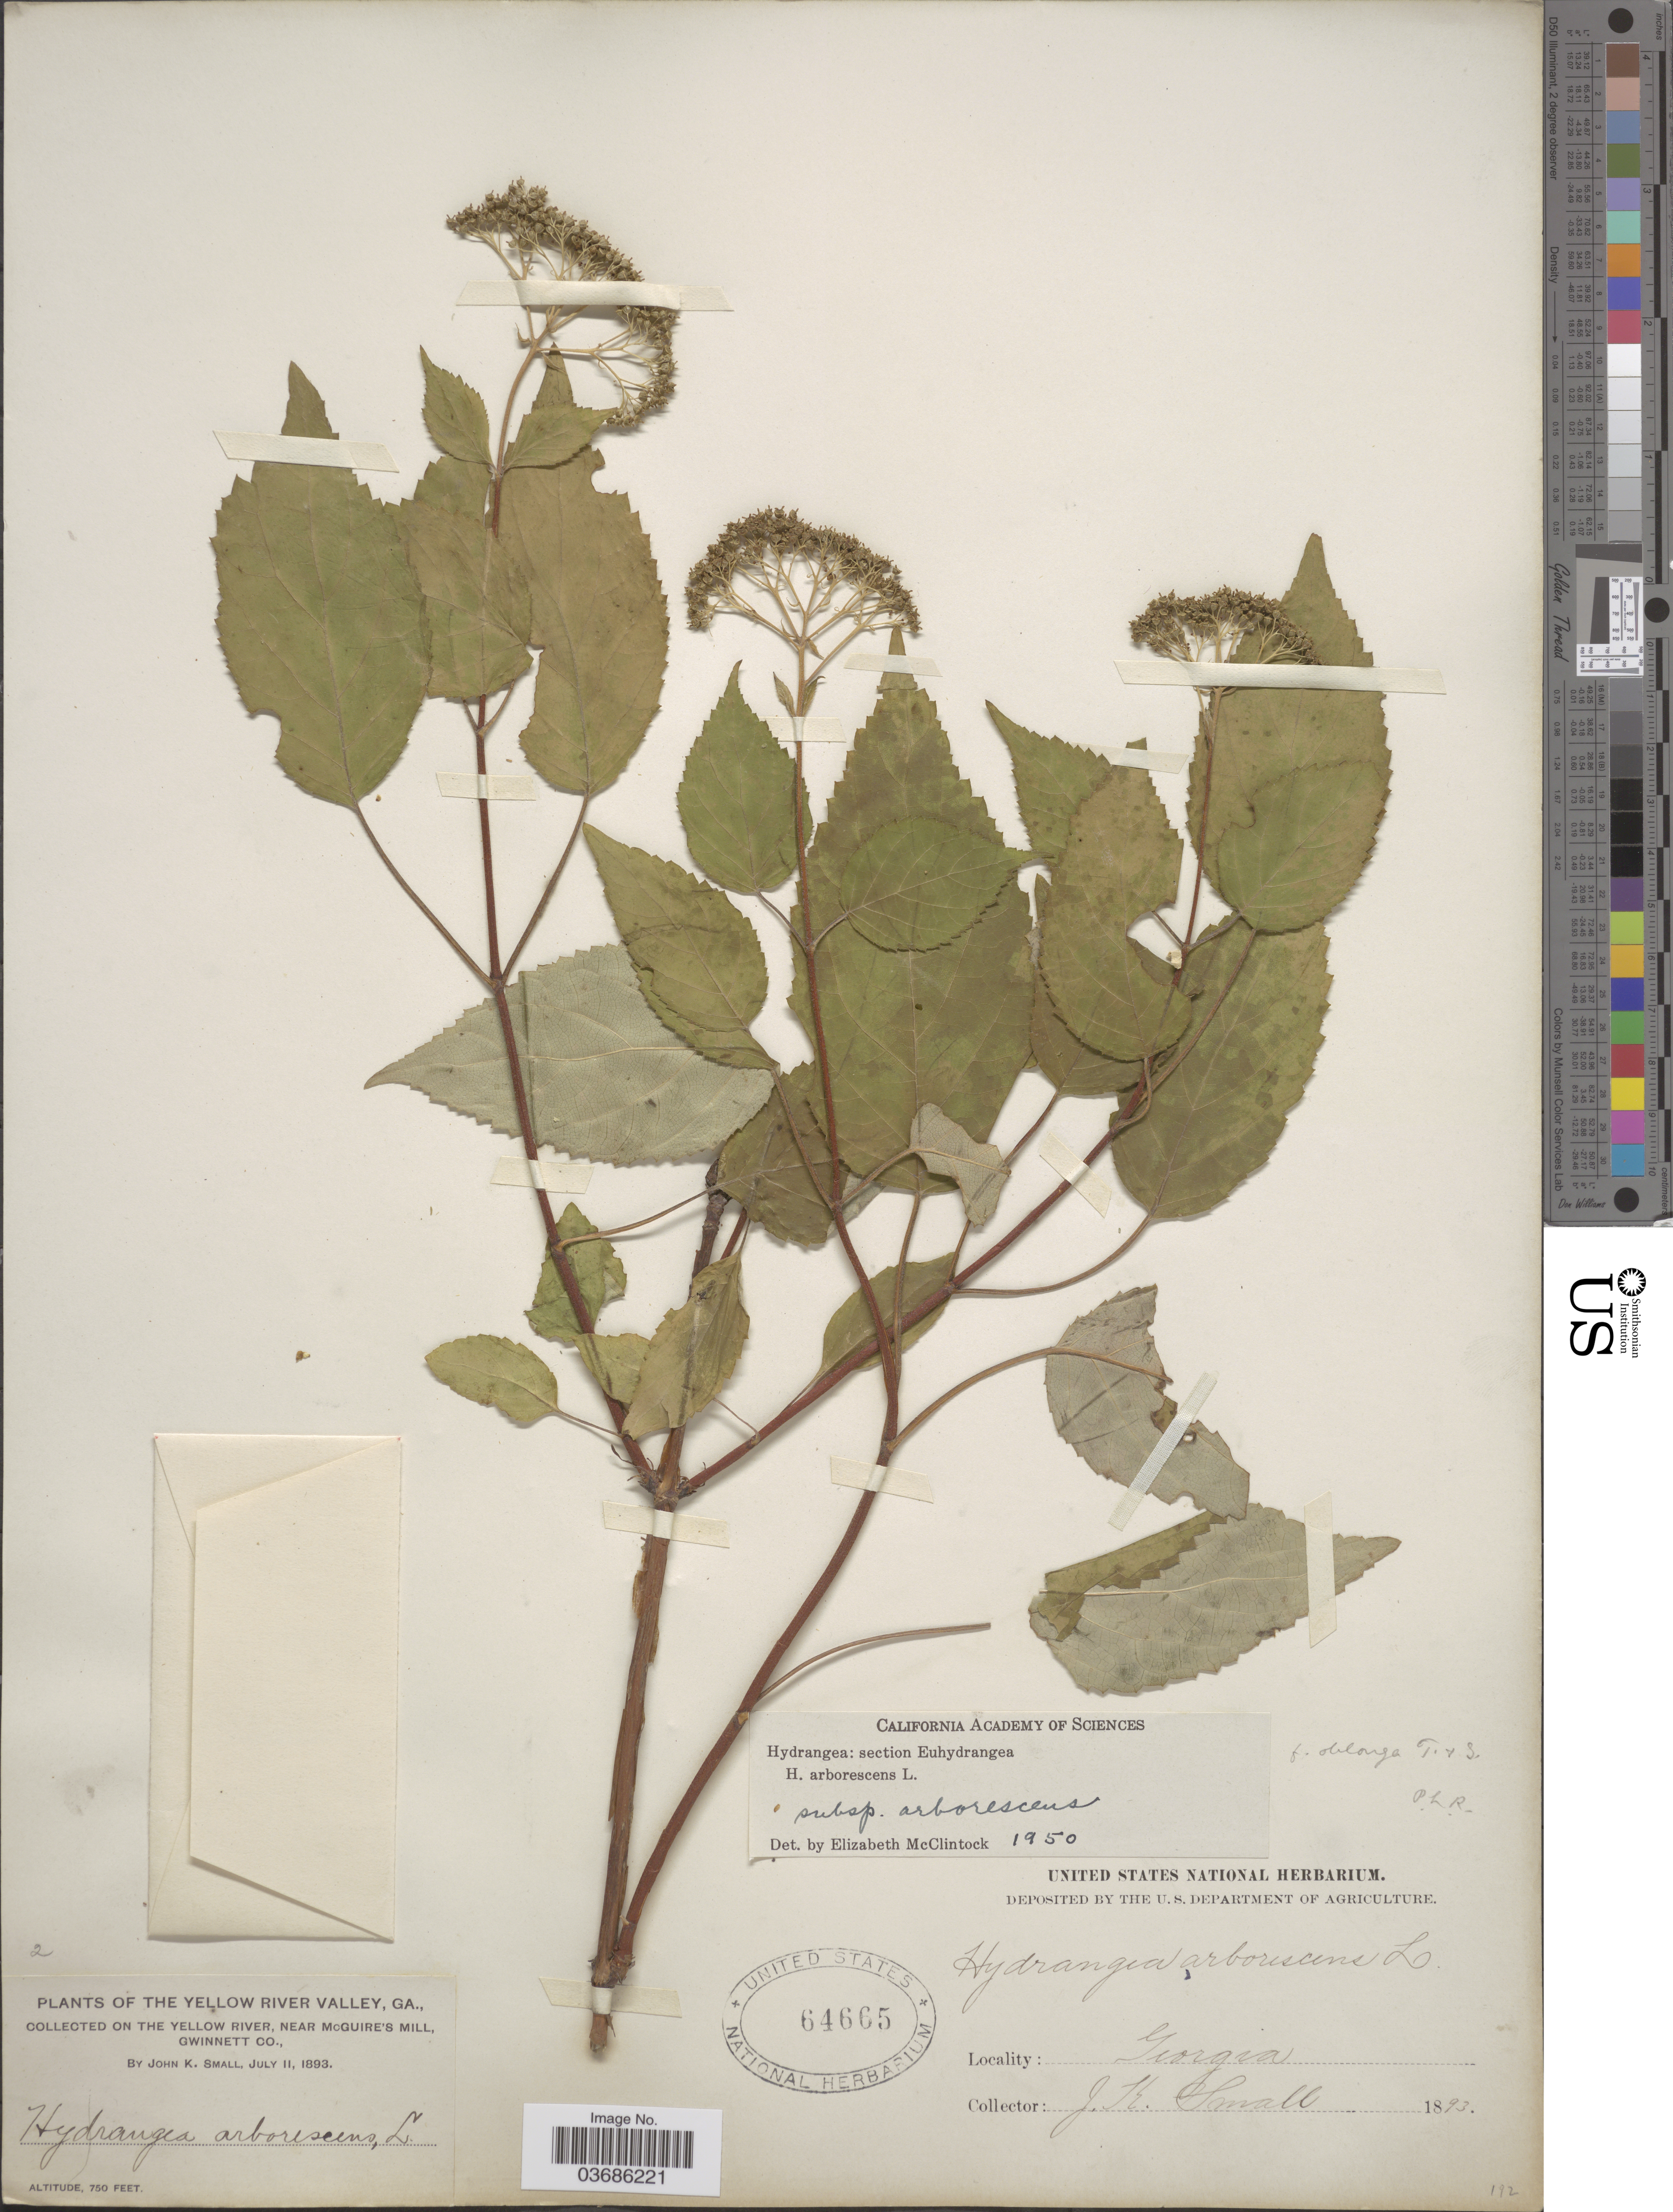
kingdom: Plantae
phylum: Tracheophyta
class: Magnoliopsida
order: Cornales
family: Hydrangeaceae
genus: Hydrangea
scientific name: Hydrangea arborescens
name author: L.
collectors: J. K. Small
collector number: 2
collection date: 1893-07-11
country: United States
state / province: Georgia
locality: The Yellow River Valley, on the Yellow River, near McGuire's Mill, Gwinnett Co.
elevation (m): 229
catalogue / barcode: US 64665